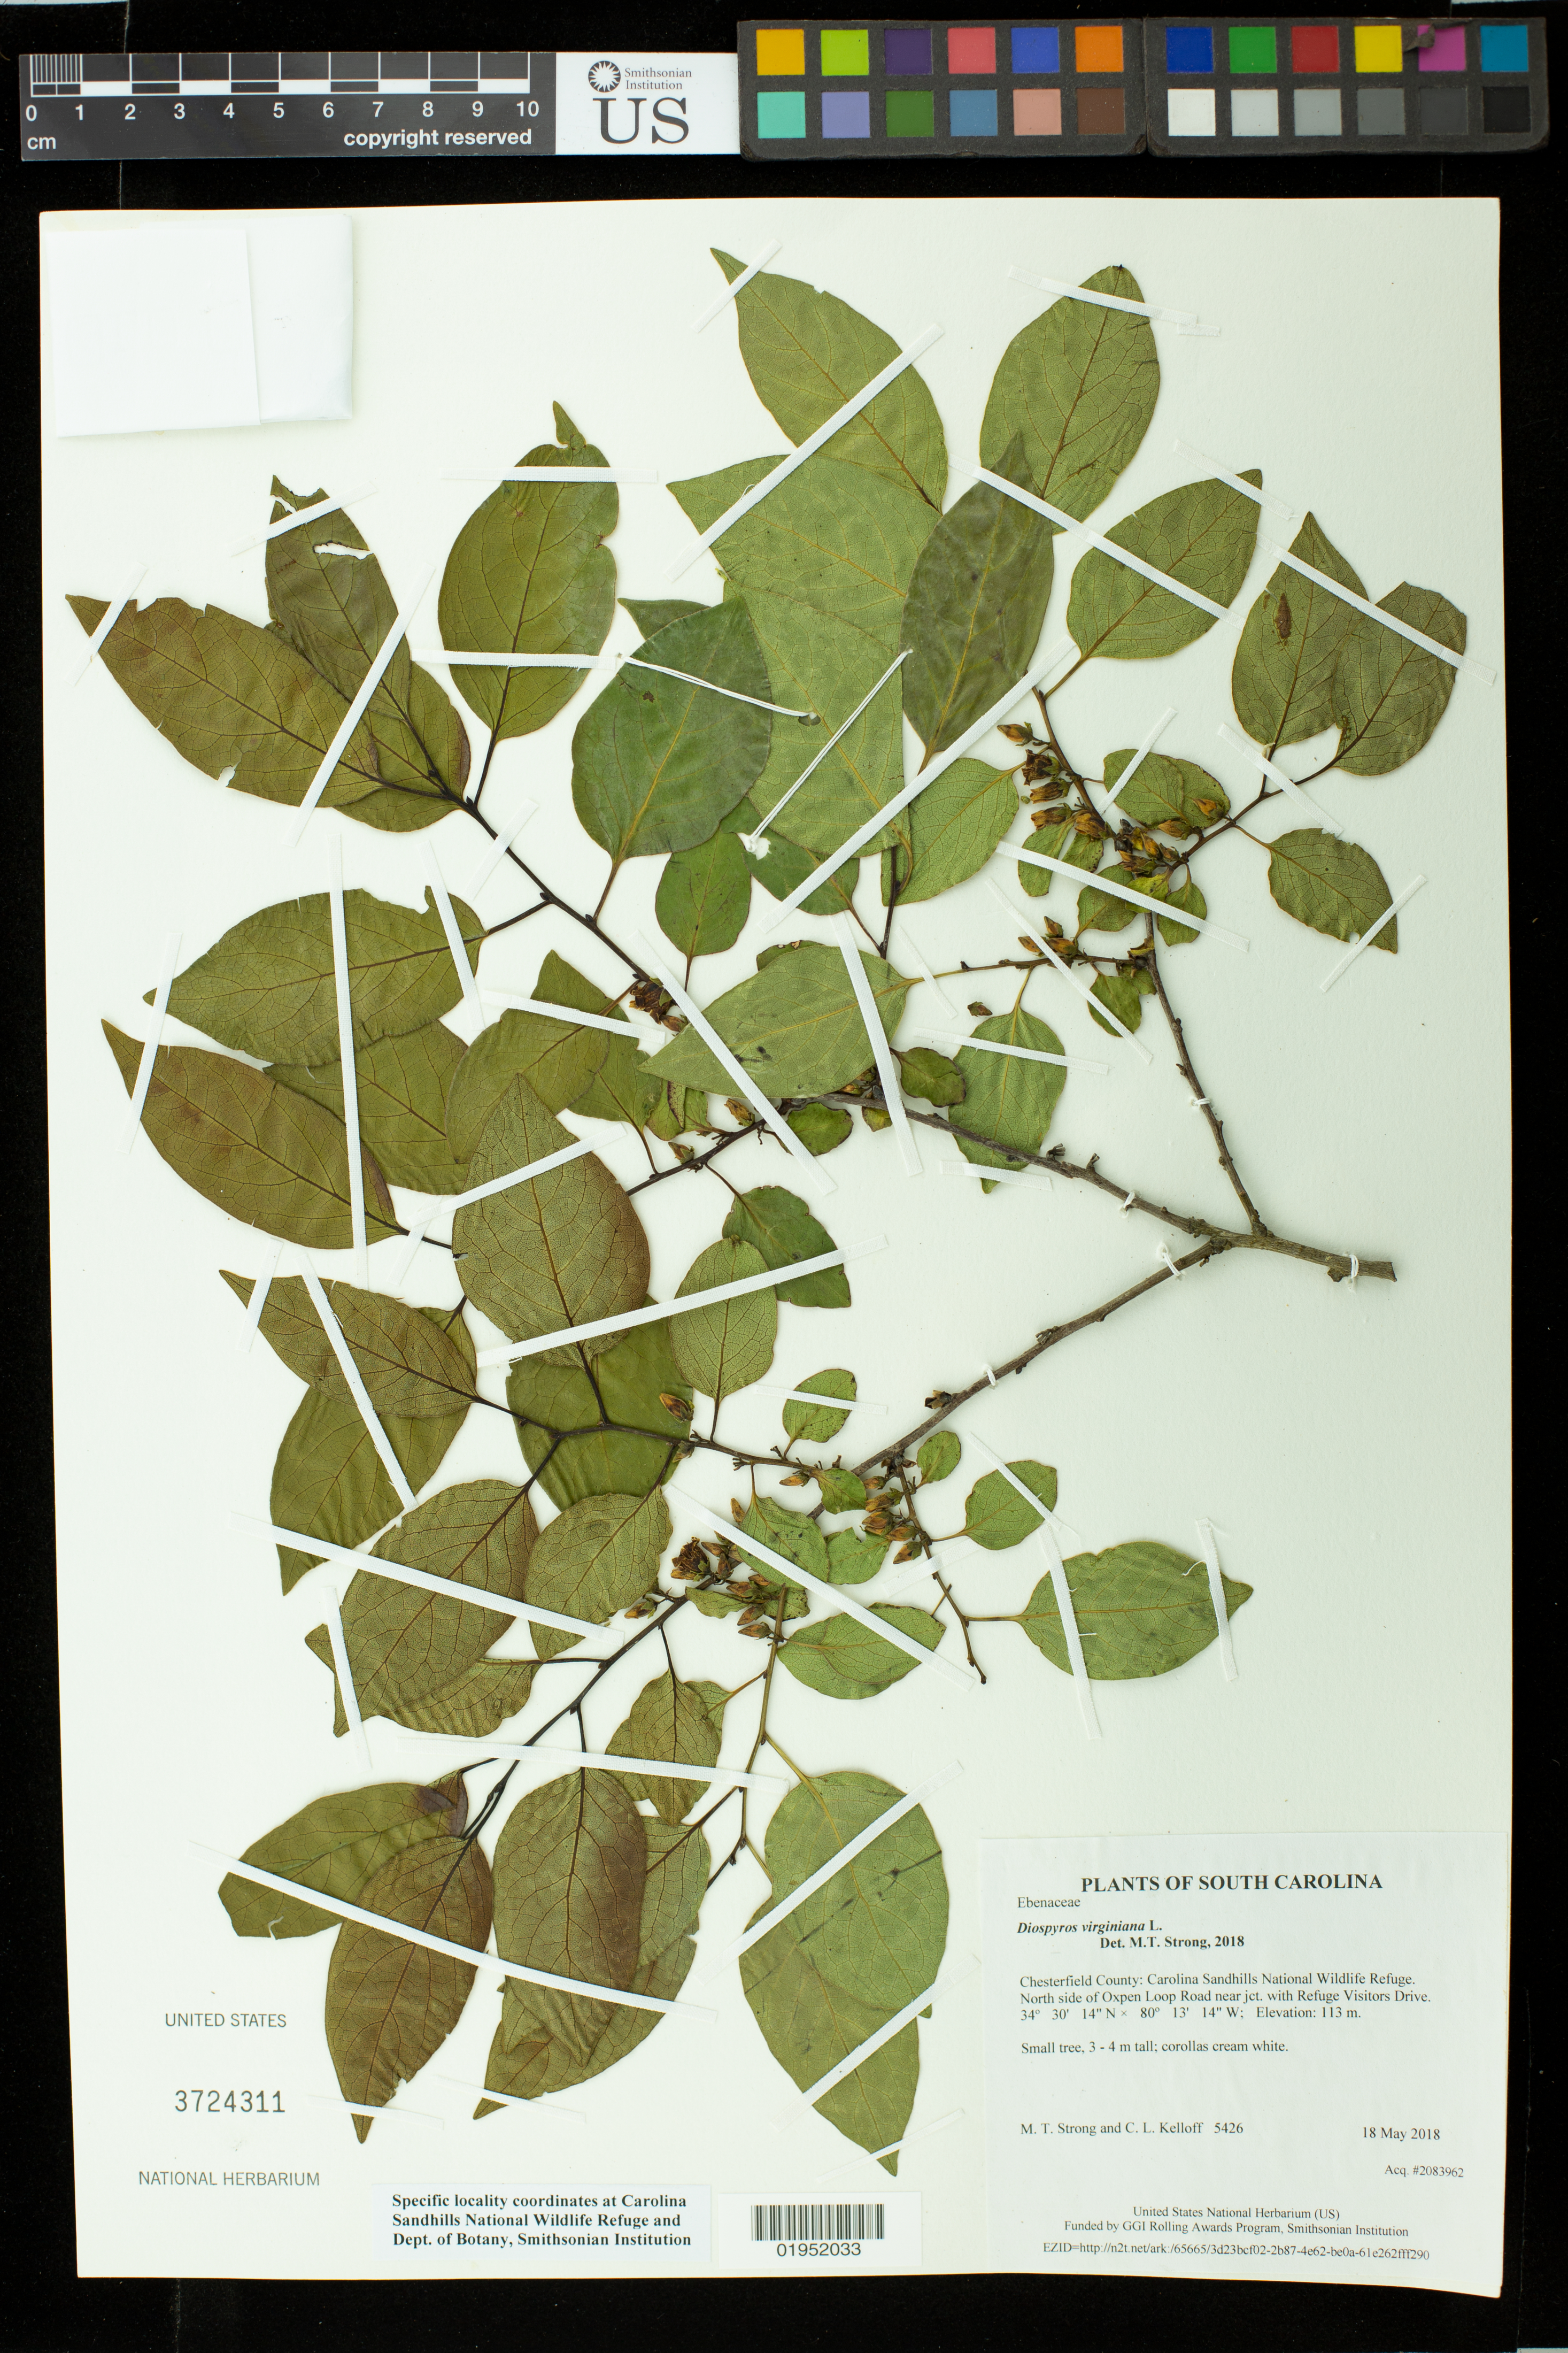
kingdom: Plantae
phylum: Tracheophyta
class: Magnoliopsida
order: Ericales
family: Ebenaceae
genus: Diospyros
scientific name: Diospyros virginiana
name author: L.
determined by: Strong, Mark T., (BOT), Smithsonian Institution - National Museum of Natural History (UNITED STATES)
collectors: M. T. Strong & C. L. Kelloff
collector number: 5426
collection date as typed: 18 May 2018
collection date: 2018-05-18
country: United States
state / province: South Carolina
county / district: Chesterfield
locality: Carolina Sandhills National Wildlife Refuge. North side of Oxpen Loop Road near jct. with Refuge Visitors Drive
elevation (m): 113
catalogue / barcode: US 3724311